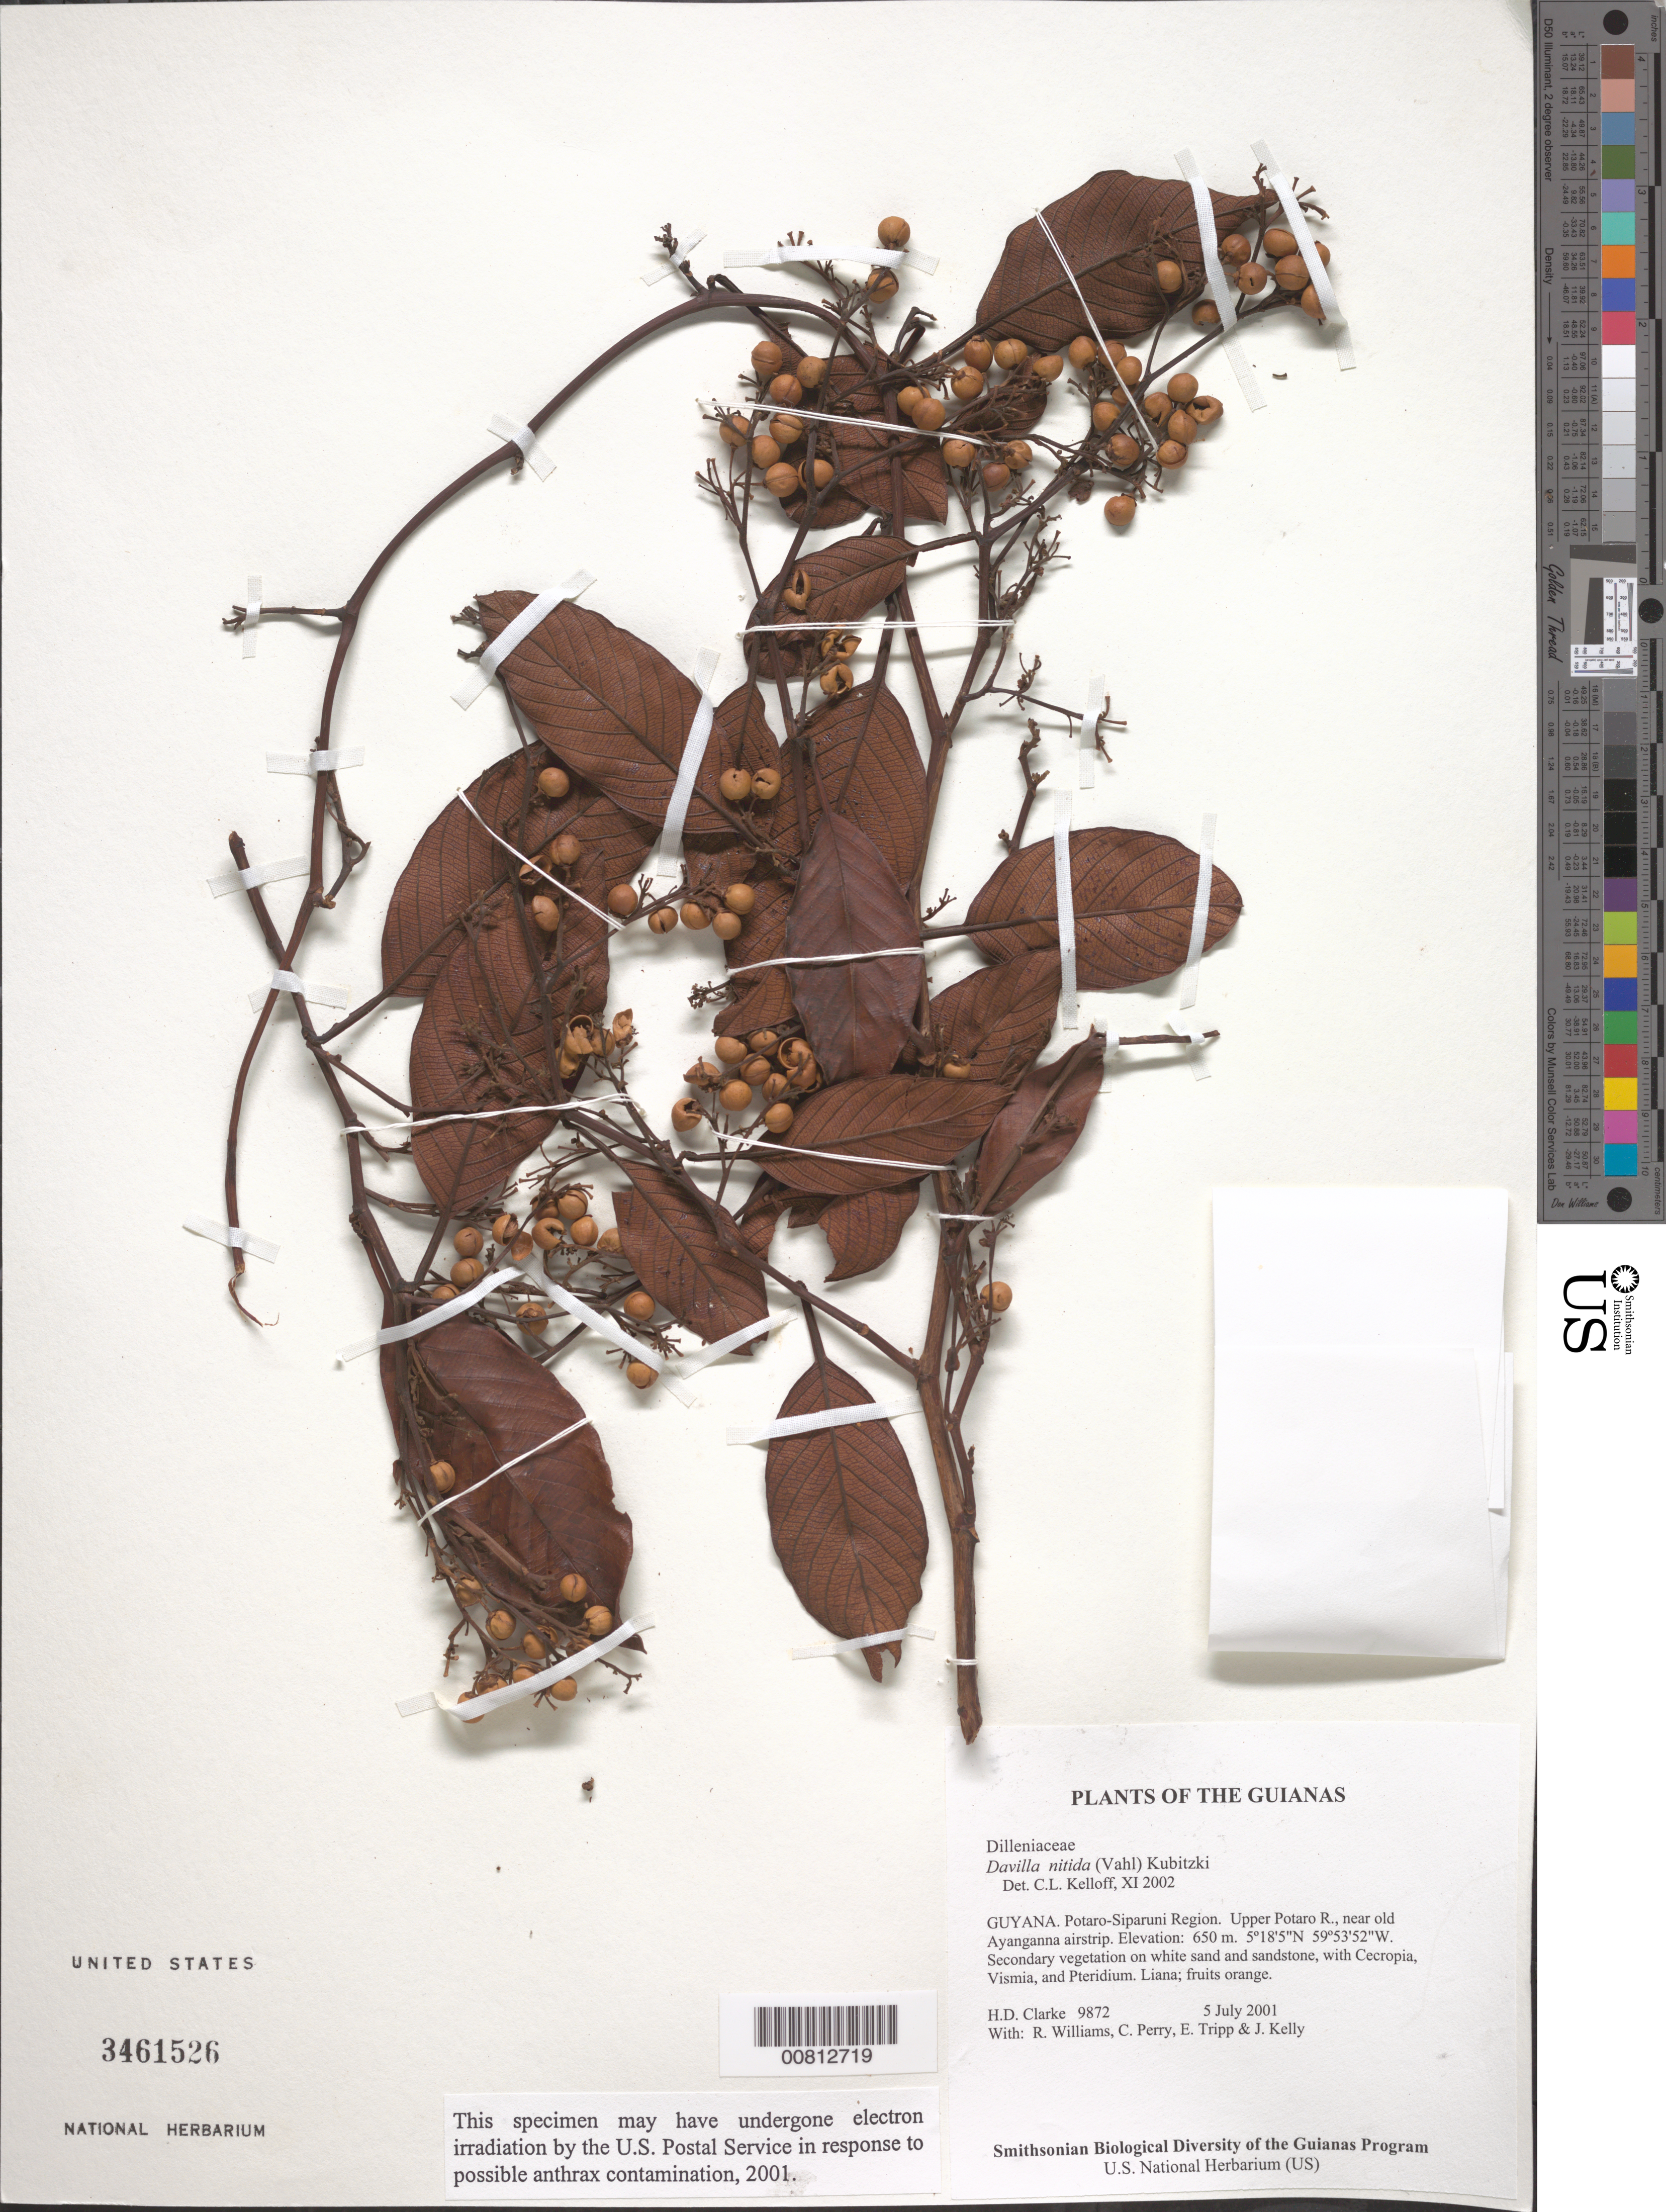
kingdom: Plantae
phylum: Tracheophyta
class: Magnoliopsida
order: Dilleniales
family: Dilleniaceae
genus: Davilla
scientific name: Davilla nitida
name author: (Vahl) Kubitzki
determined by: Kelloff, Carol L., (US), Smithsonian Institution - National Museum of Natural History (UNITED STATES)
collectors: H. D. Clarke, R. Williams, C. Perry, E. Tripp & J. Kelly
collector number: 9872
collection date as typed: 5 July 2001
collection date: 2001-07-05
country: Guyana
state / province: Potaro-Siparuni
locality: Upper Potaro R., near old Ayanganna airstrip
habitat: Secondary vegetation on white sand and sandstone, with Cecropia, Vismia, and Pteridium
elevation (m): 650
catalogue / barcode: US 3461526